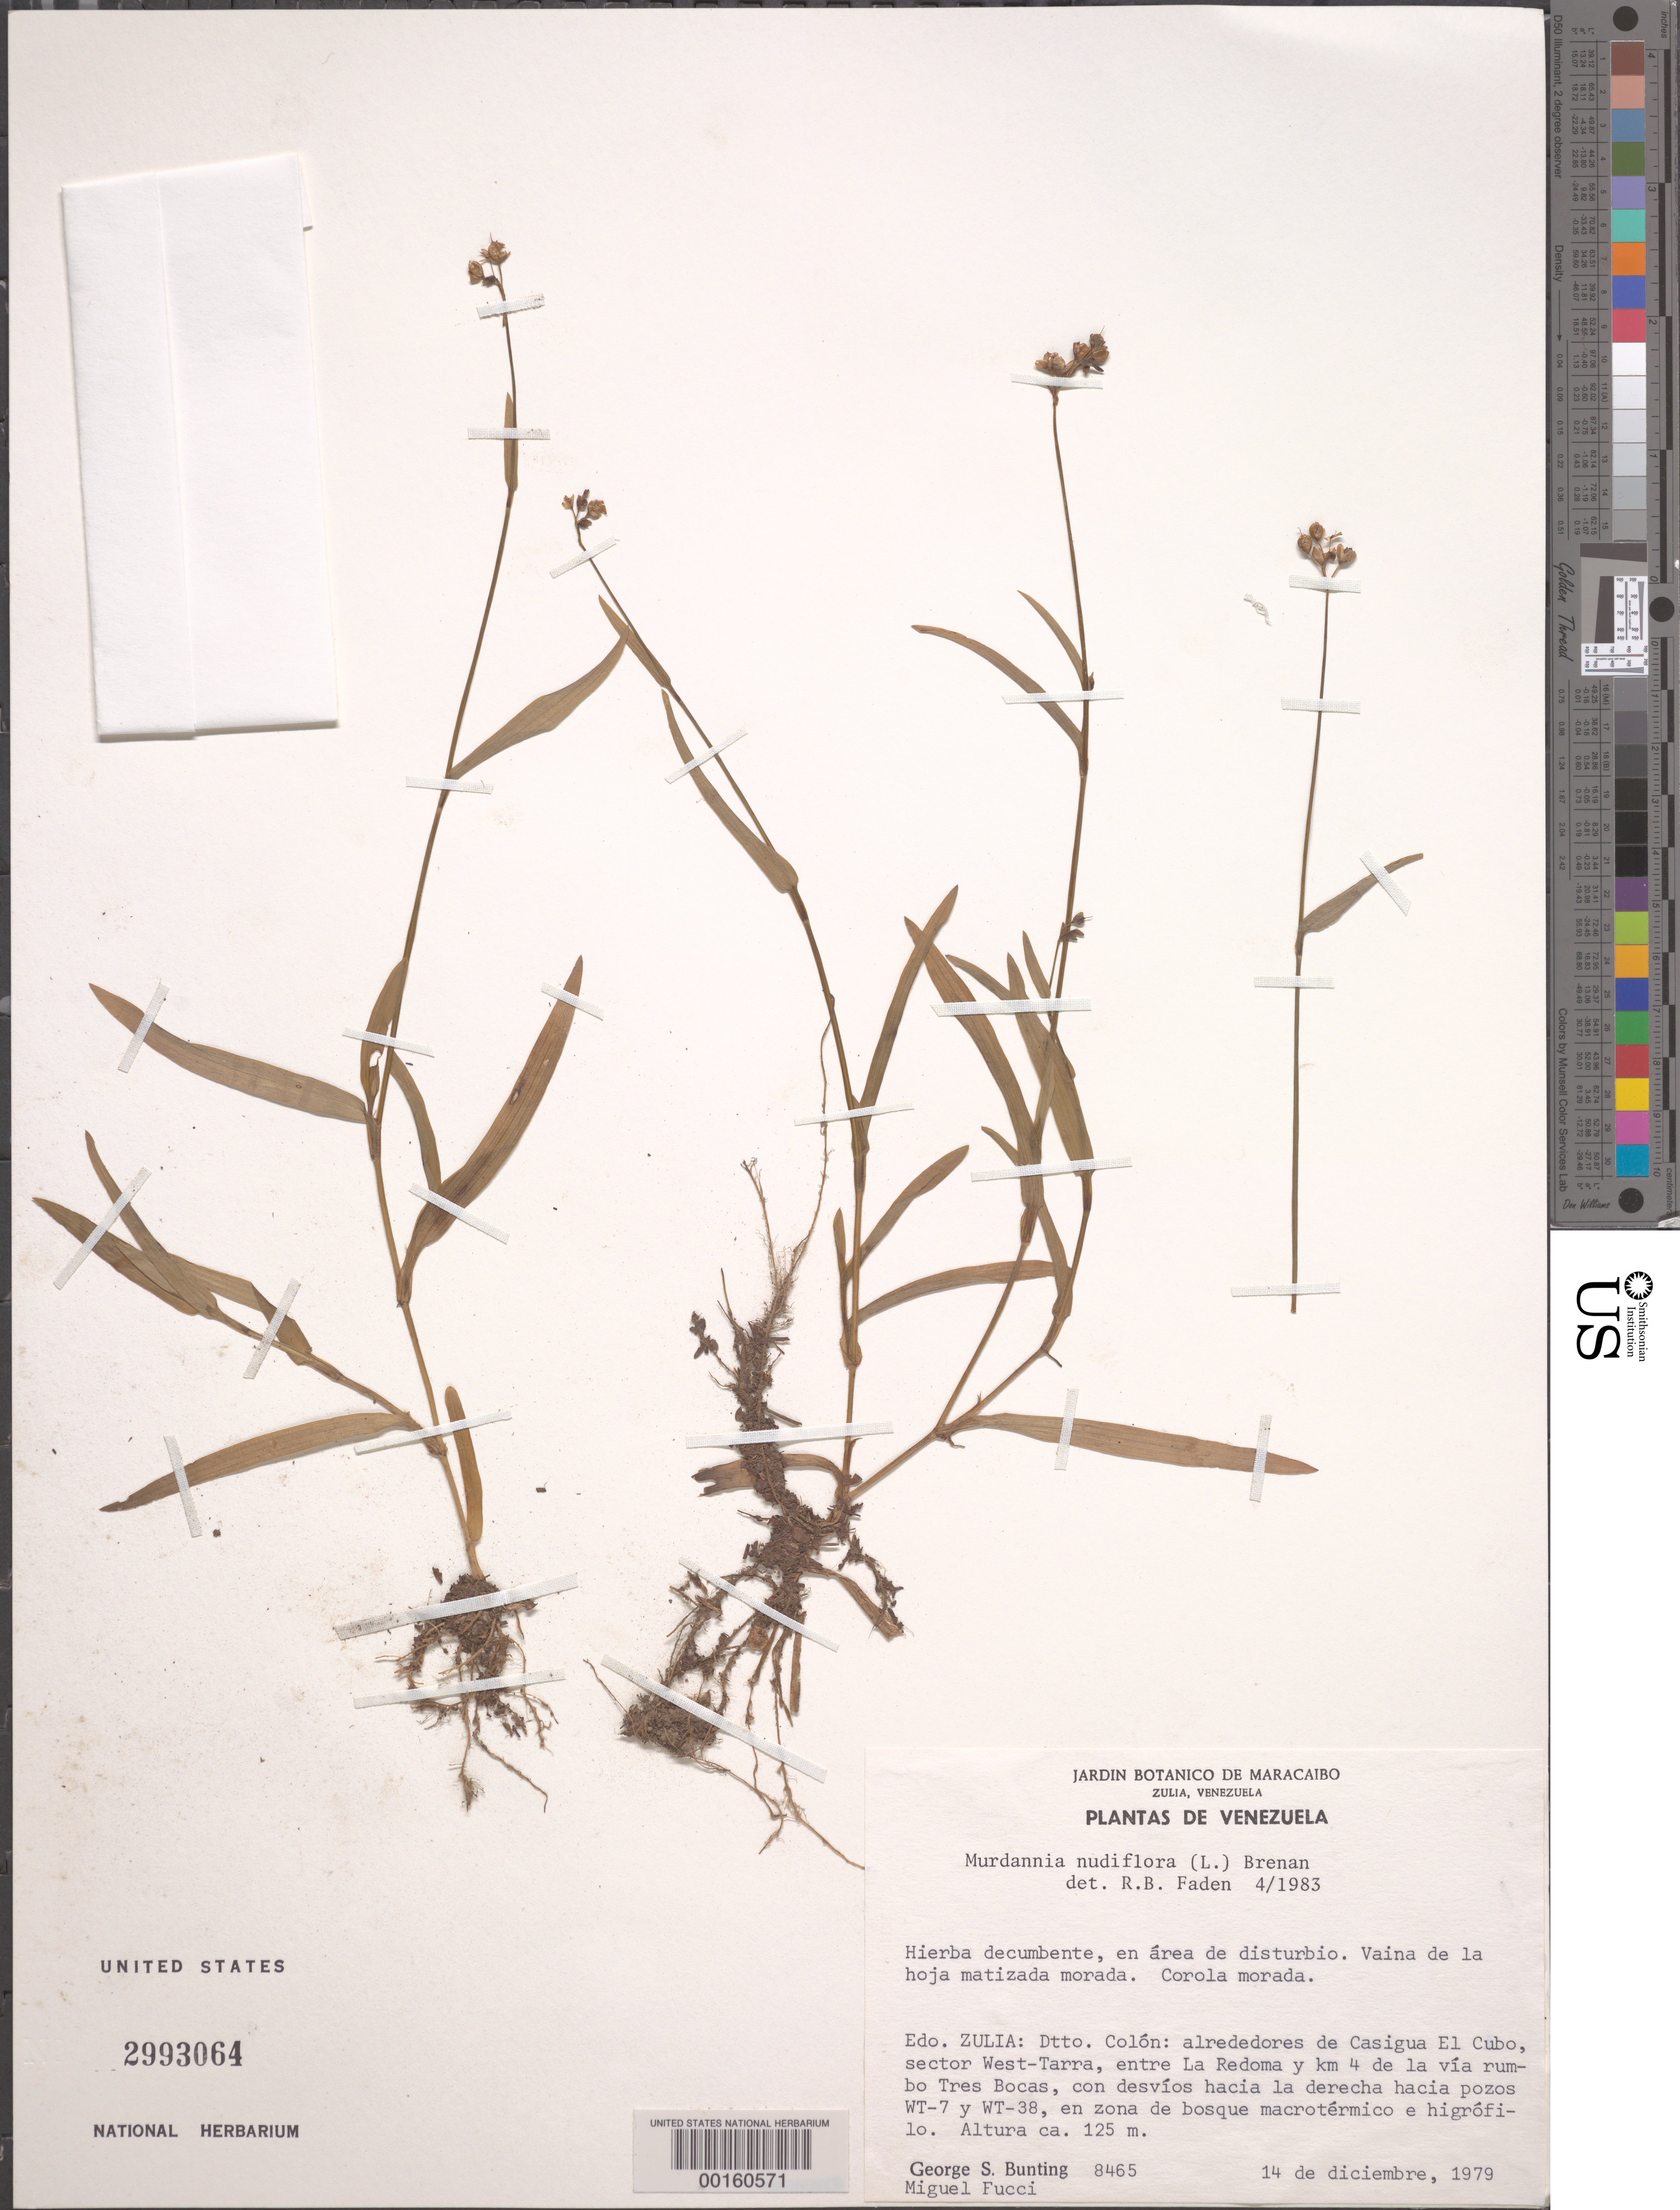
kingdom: Plantae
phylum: Tracheophyta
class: Liliopsida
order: Commelinales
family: Commelinaceae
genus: Murdannia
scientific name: Murdannia nudiflora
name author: (L.) Brenan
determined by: Faden, Robert B., (US), Smithsonian Institution - National Museum of Natural History (UNITED STATES)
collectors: G. S. Bunting & M. Fucci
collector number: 8465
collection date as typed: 14 Dec 1979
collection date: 1979-12-14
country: Venezuela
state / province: Zulia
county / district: Colón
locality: West-tarra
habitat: Forest; sandy soil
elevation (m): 125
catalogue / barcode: US 2993064